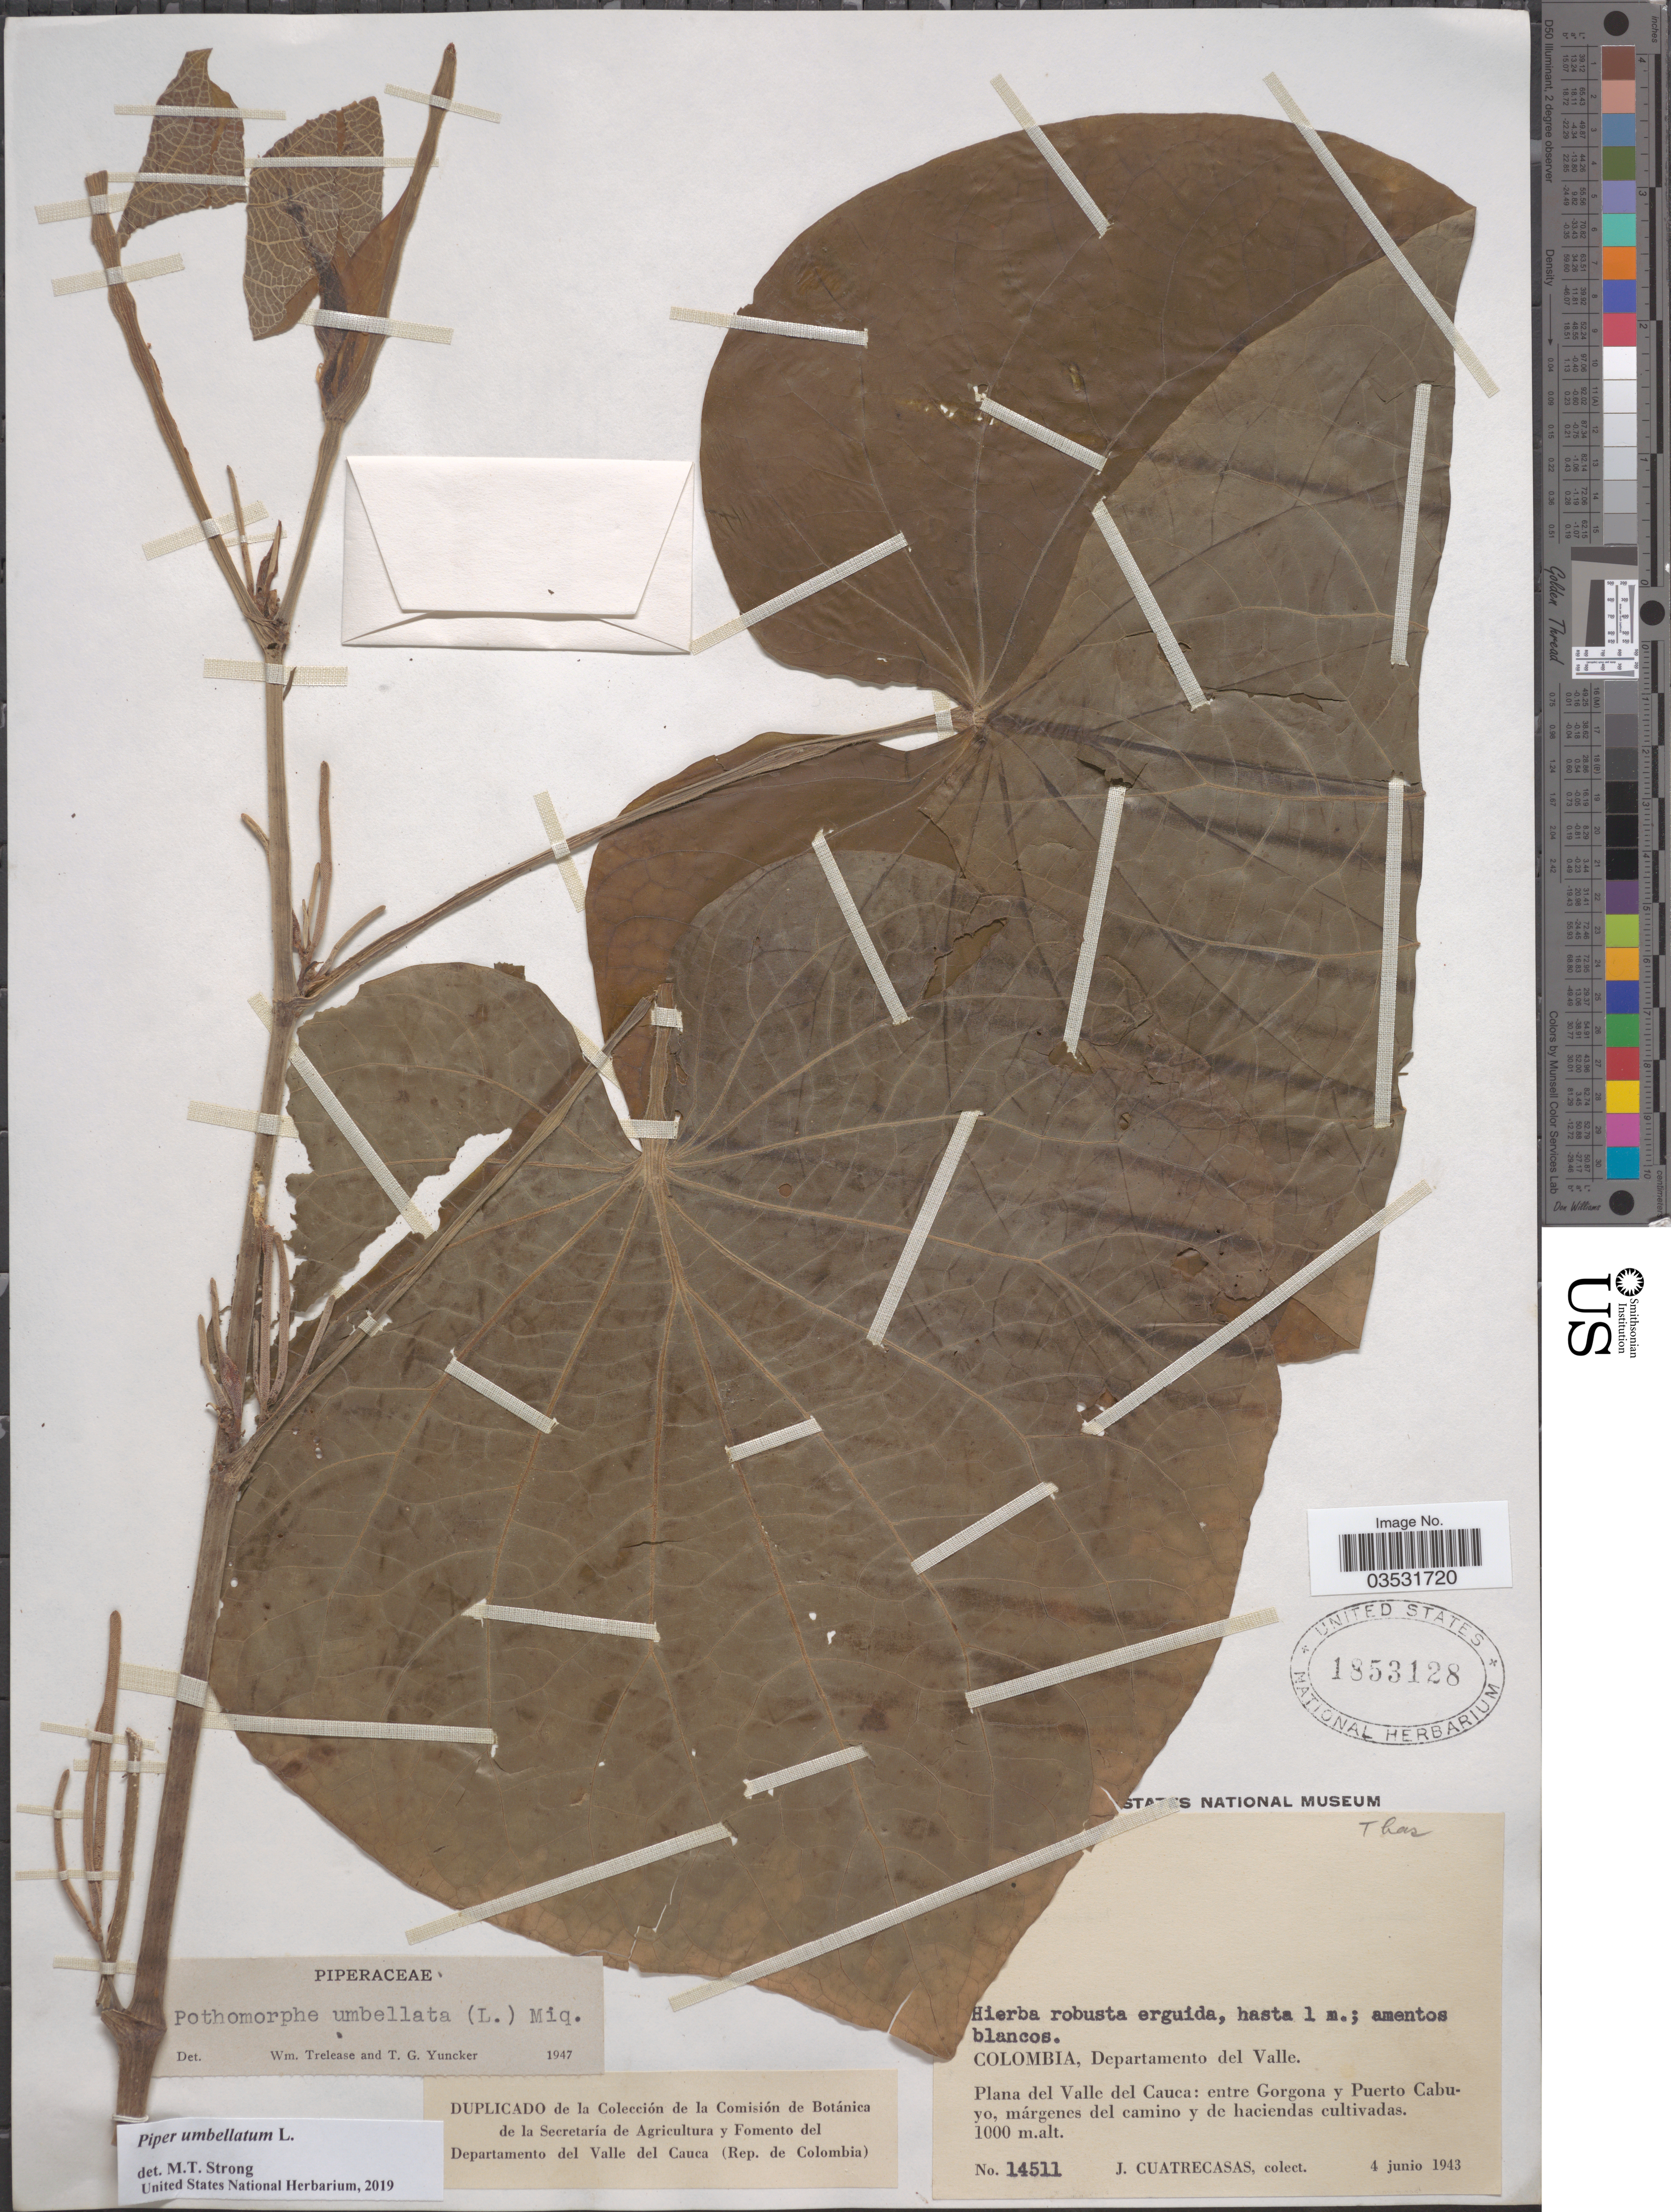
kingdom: Plantae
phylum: Tracheophyta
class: Magnoliopsida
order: Piperales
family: Piperaceae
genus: Piper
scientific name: Piper umbellatum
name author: L.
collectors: J. Cuatrecasas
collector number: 14511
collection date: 1943-06-04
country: Colombia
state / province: Valle del Cauca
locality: Departamento del Valle. Plana del Valle de Cauca: entre Gorgona y Puerto Cabuyo.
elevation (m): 1000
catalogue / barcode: US 1853128